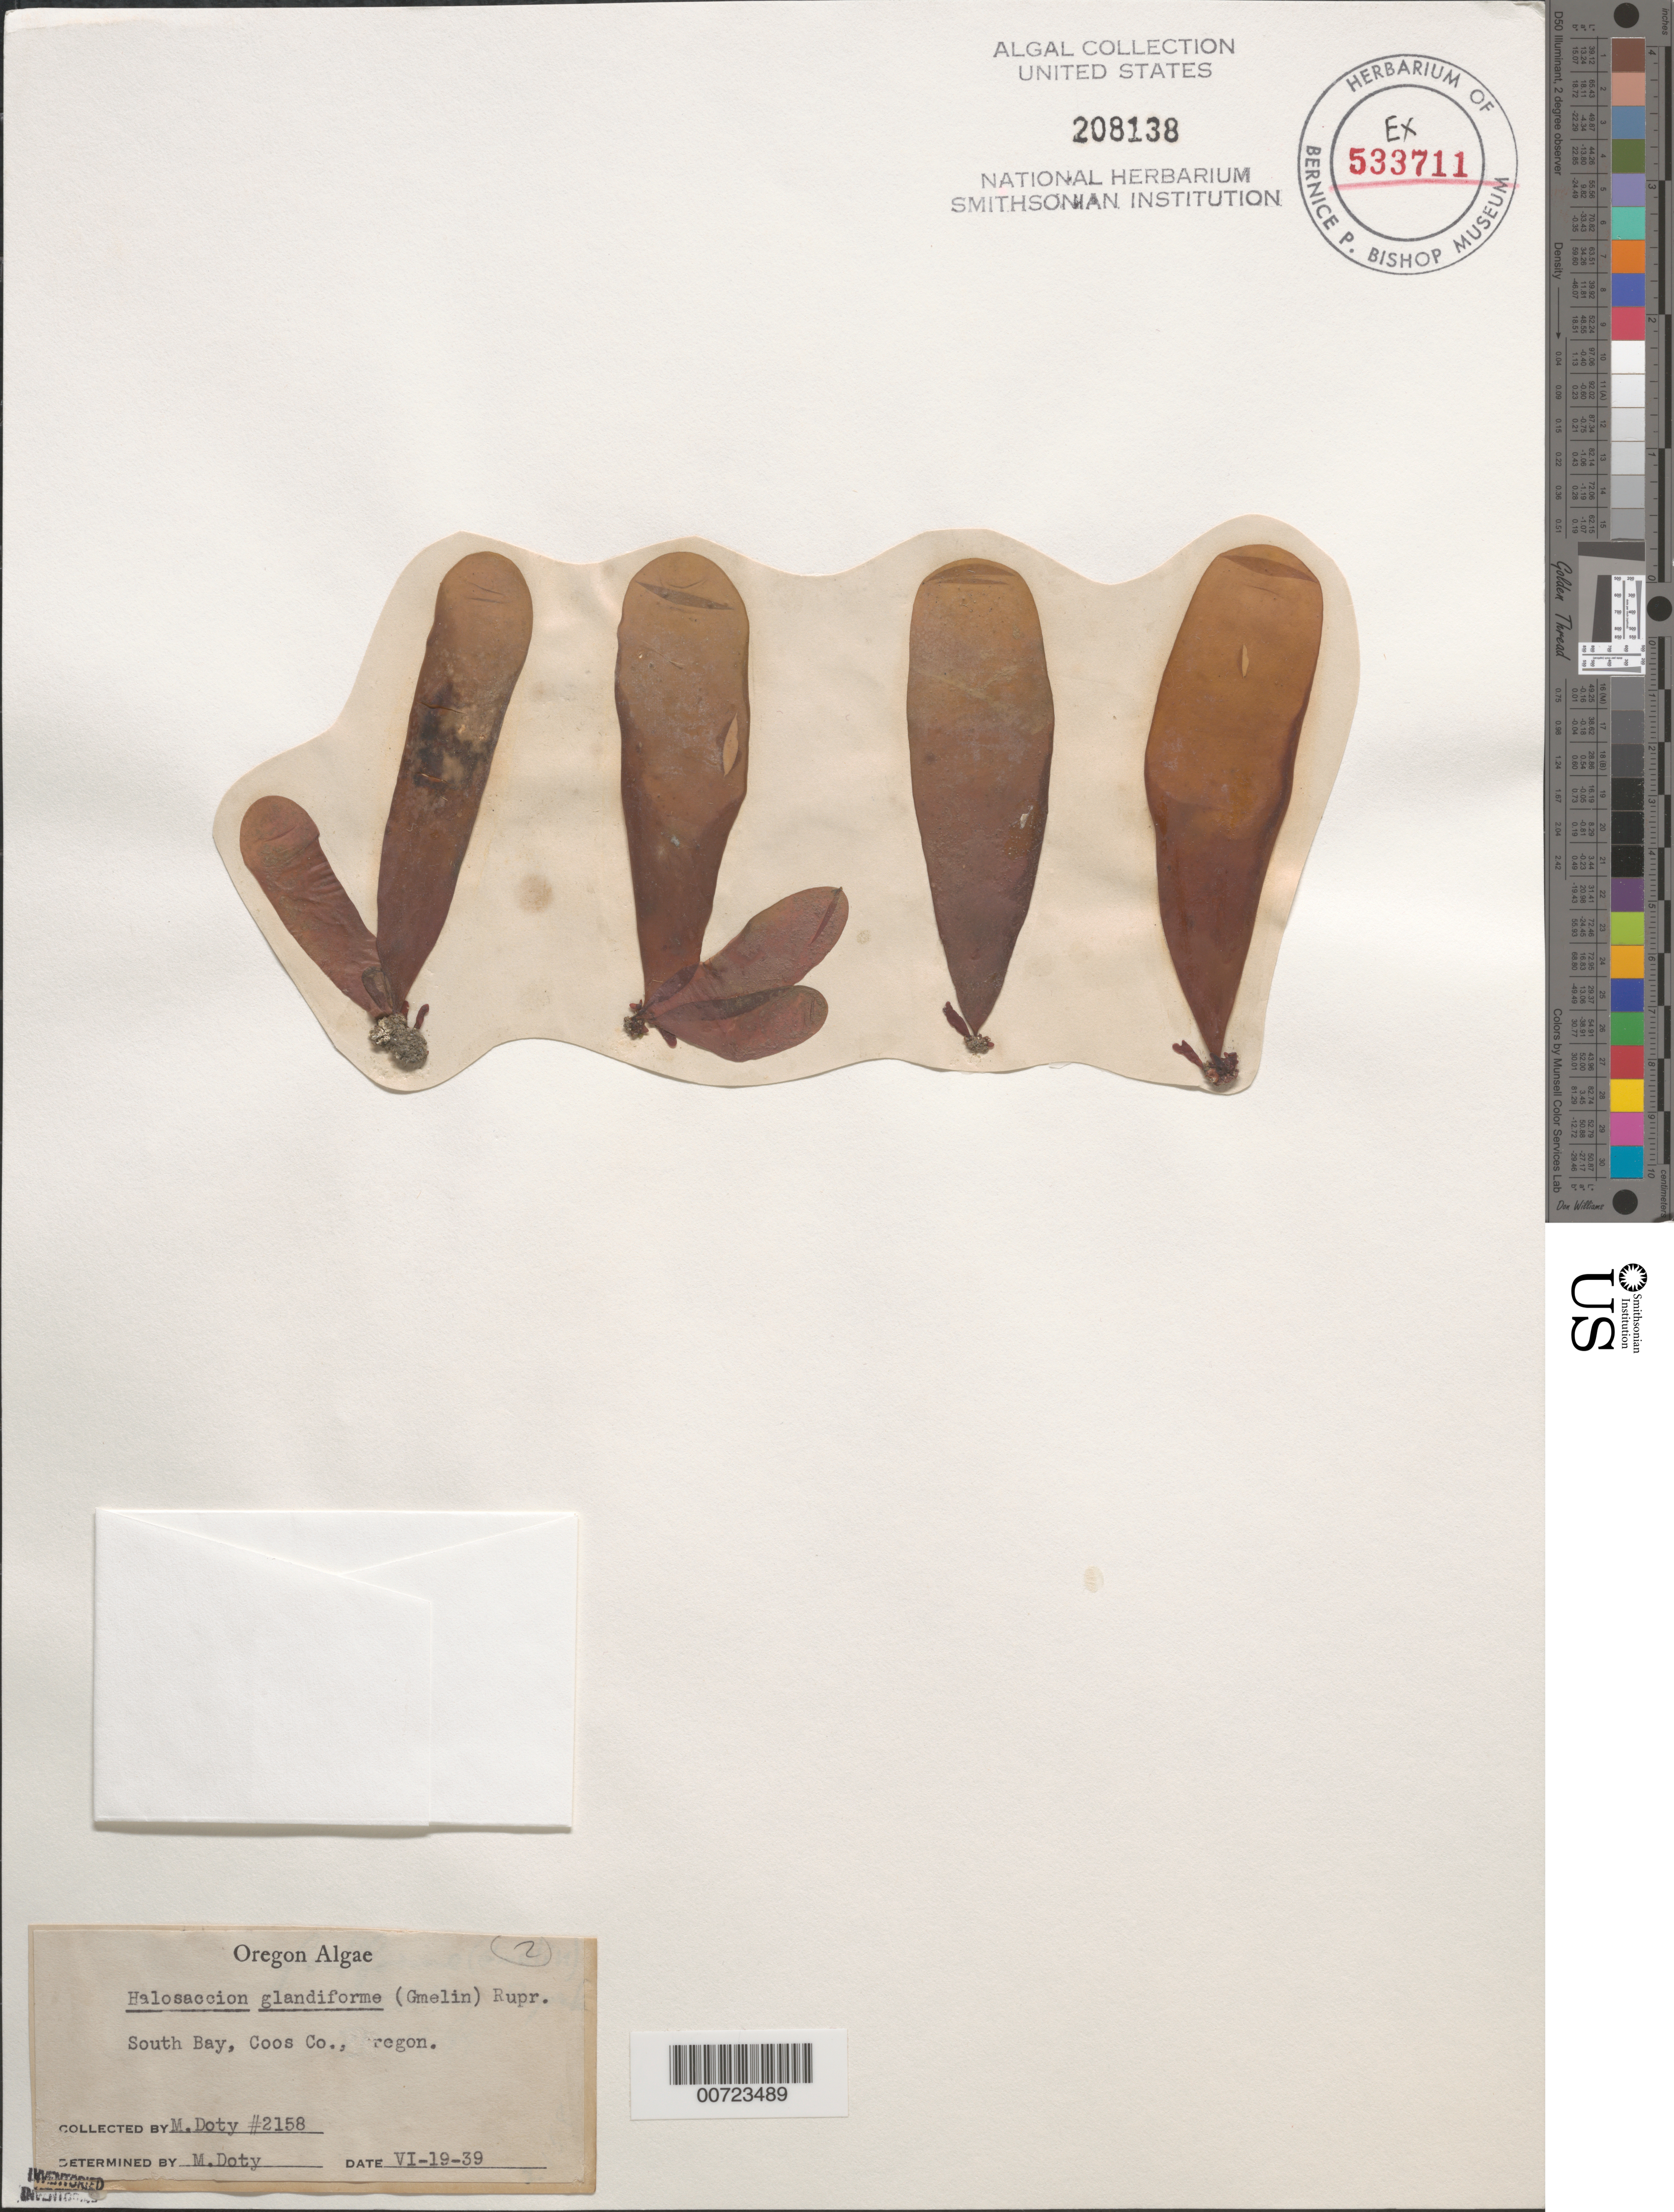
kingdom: Plantae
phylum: Rhodophyta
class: Florideophyceae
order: Palmariales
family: Palmariaceae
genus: Halosaccion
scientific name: Halosaccion glandiforme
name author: (S.G. Gmel.) Rupr.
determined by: Doty, M. S.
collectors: M. S. Doty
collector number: MSD 2158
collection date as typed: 19 Jun 1939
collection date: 1939-06-19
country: United States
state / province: Oregon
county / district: Coos County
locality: South Bay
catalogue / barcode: US 208138